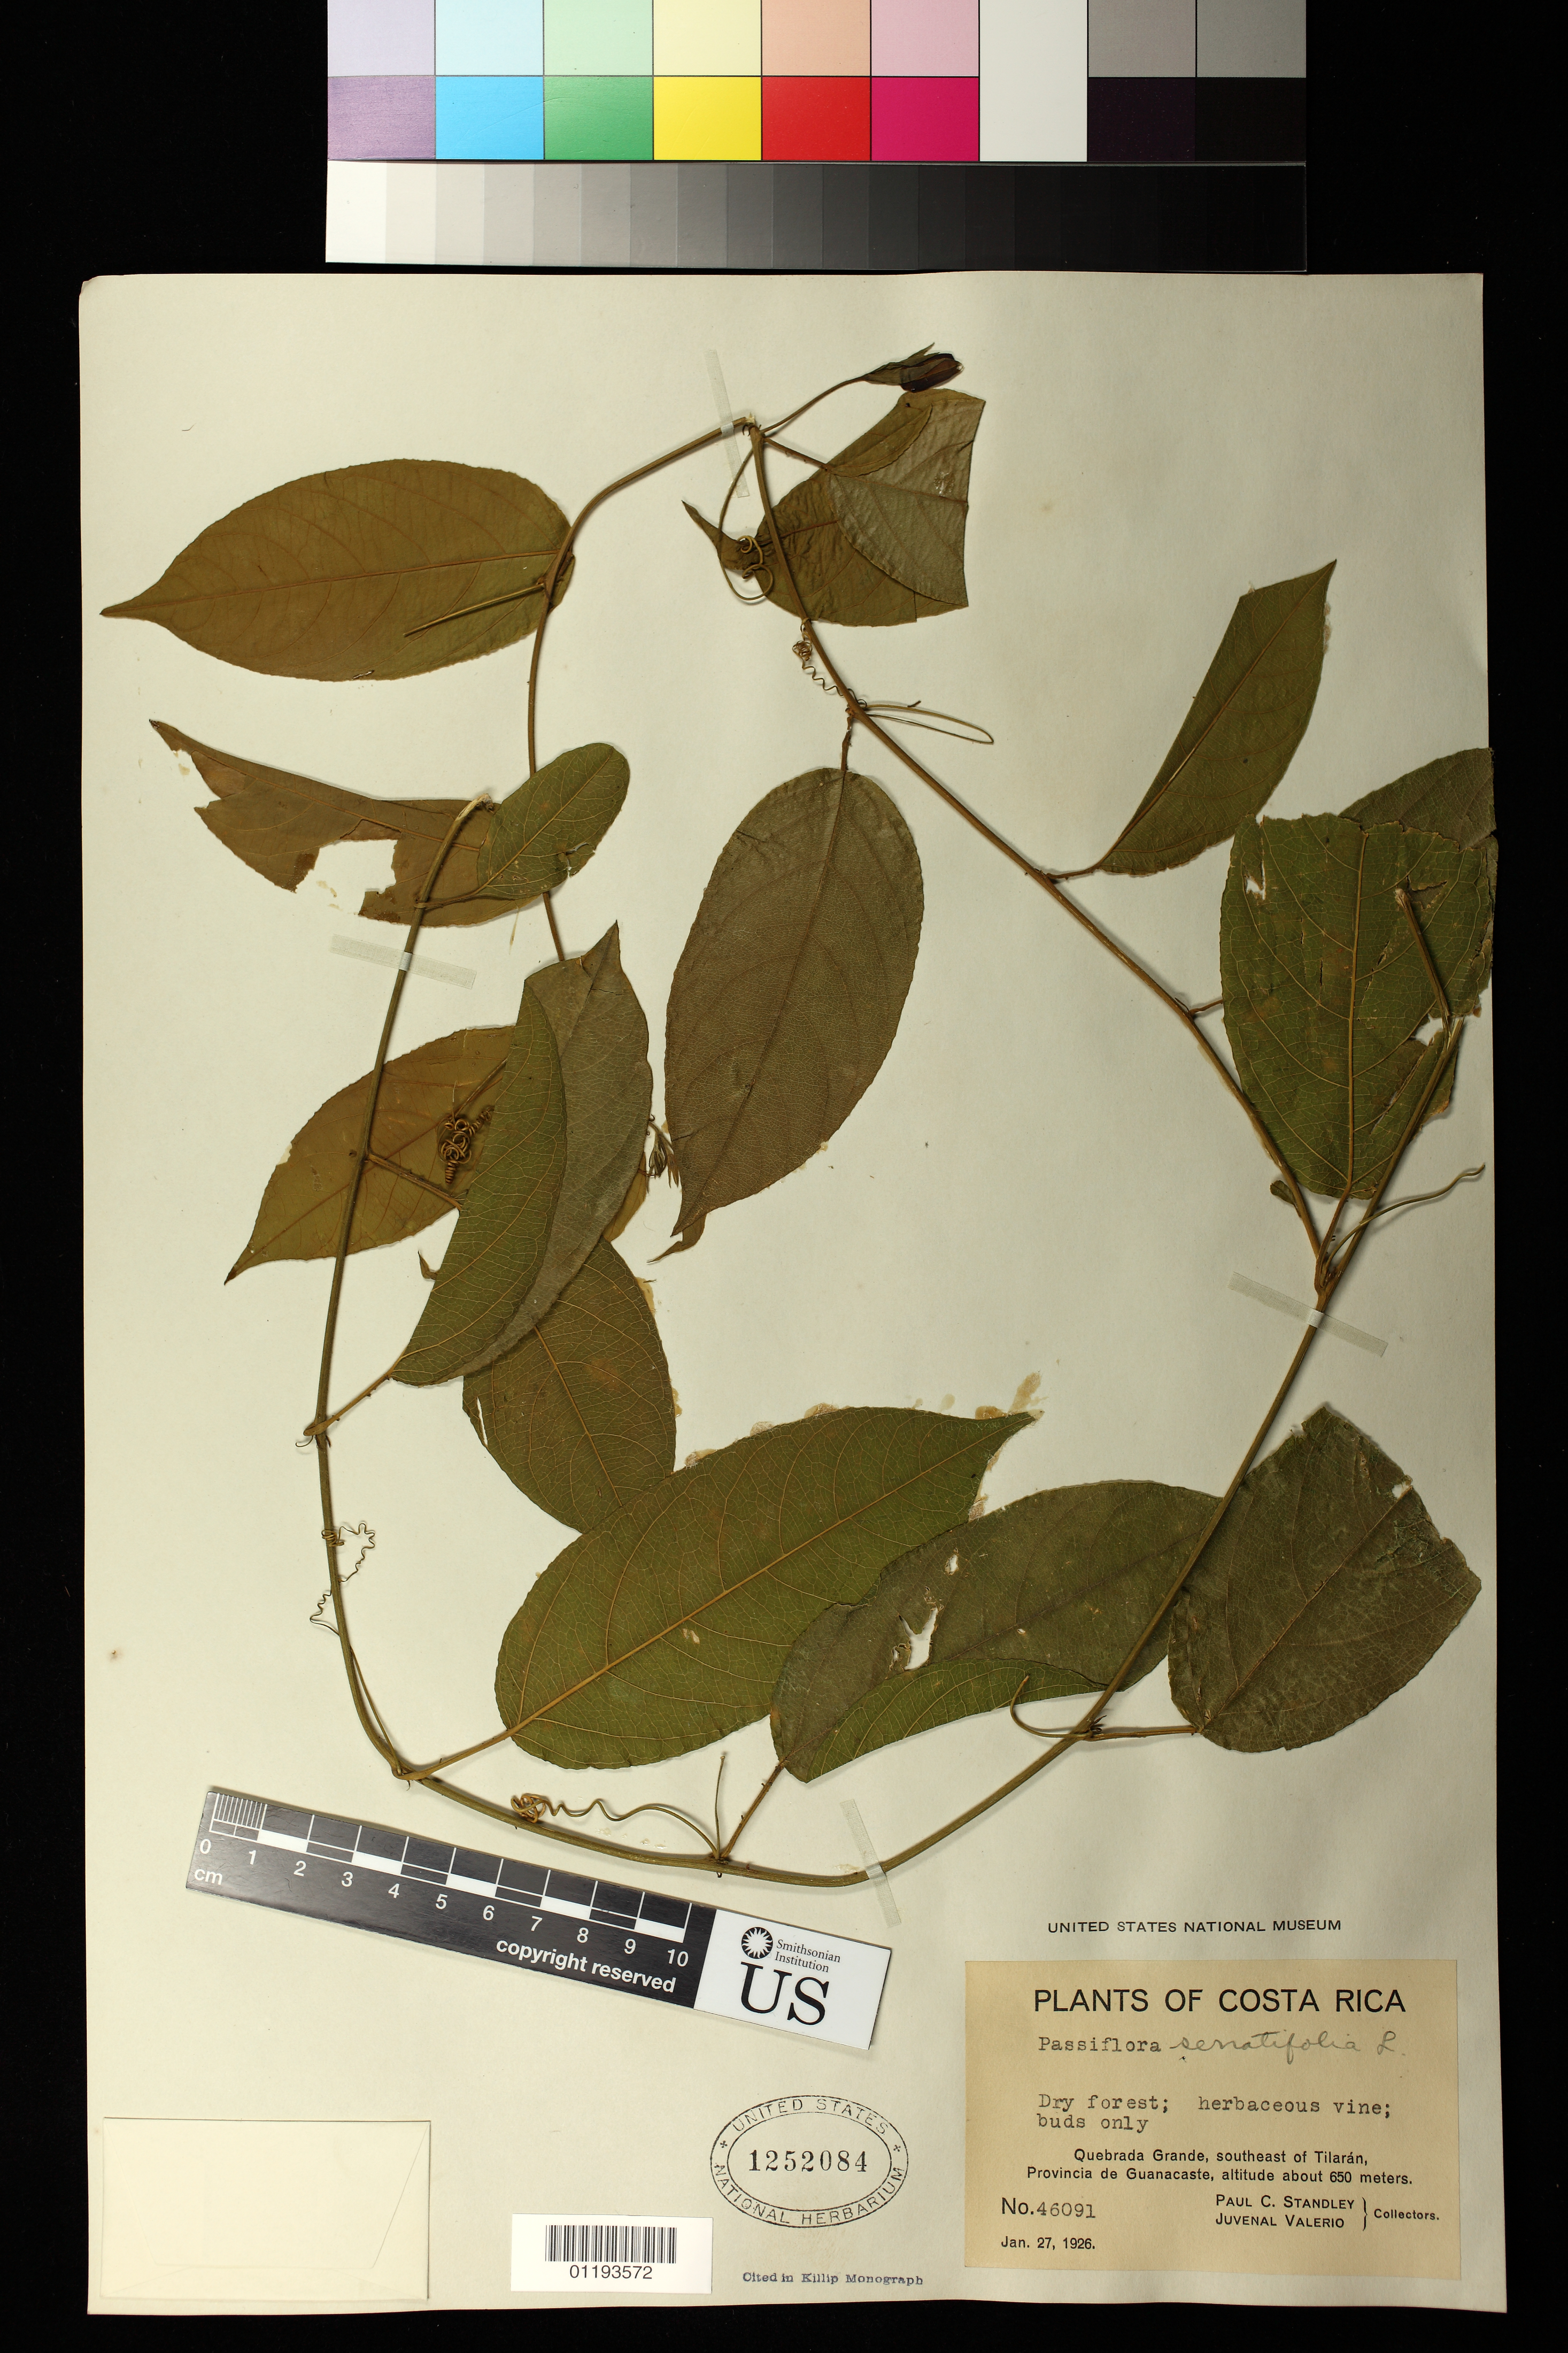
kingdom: Plantae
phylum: Tracheophyta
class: Magnoliopsida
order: Malpighiales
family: Passifloraceae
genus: Passiflora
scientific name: Passiflora serratifolia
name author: L.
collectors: P. C. Standley & J. Valerio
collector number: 49091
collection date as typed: Jan 27 1926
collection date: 1926-01-27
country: Costa Rica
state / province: Guanacaste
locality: Quebrada Grande, southeast of Tilaran, Provincia de Guanacaste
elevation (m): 650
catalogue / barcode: US 1252084